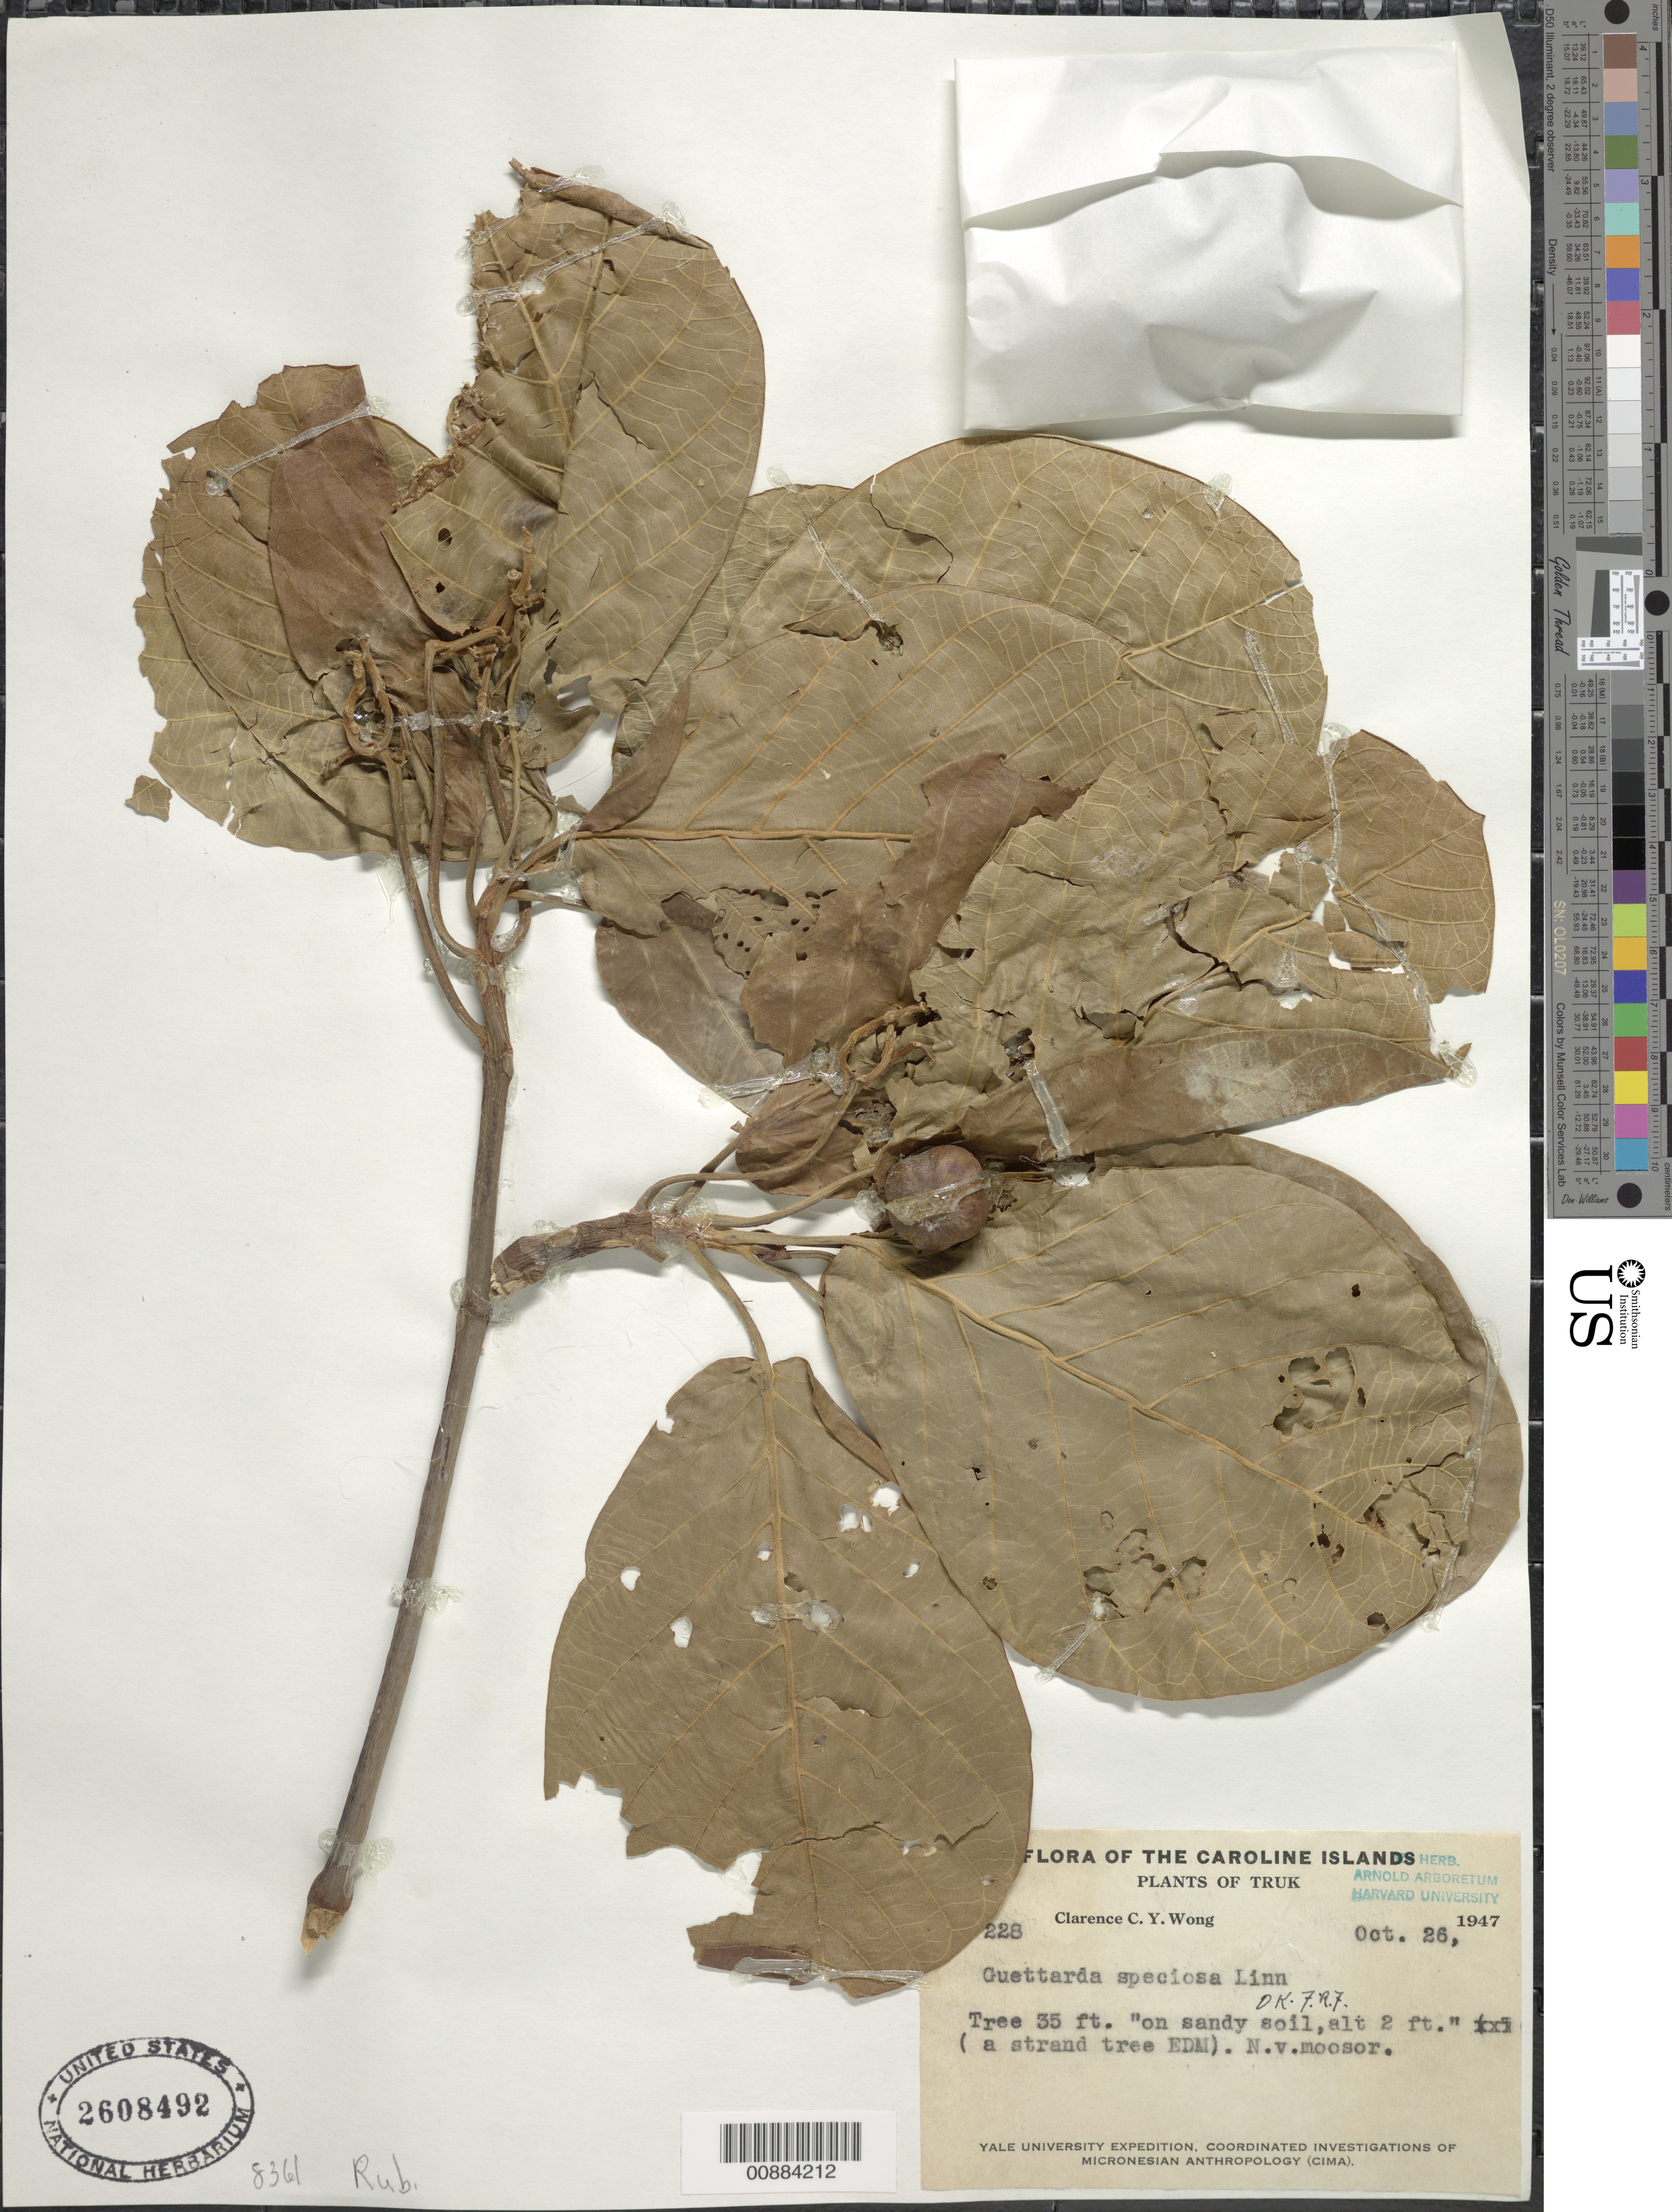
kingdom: Plantae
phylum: Tracheophyta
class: Magnoliopsida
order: Gentianales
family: Rubiaceae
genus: Guettarda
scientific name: Guettarda speciosa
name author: L.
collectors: C. Wong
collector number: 228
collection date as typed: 28 Oct 1947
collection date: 1947-10-28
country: Micronesia, Federated States of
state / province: Truk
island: Truk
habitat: sandy soil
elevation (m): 1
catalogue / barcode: US 2608492